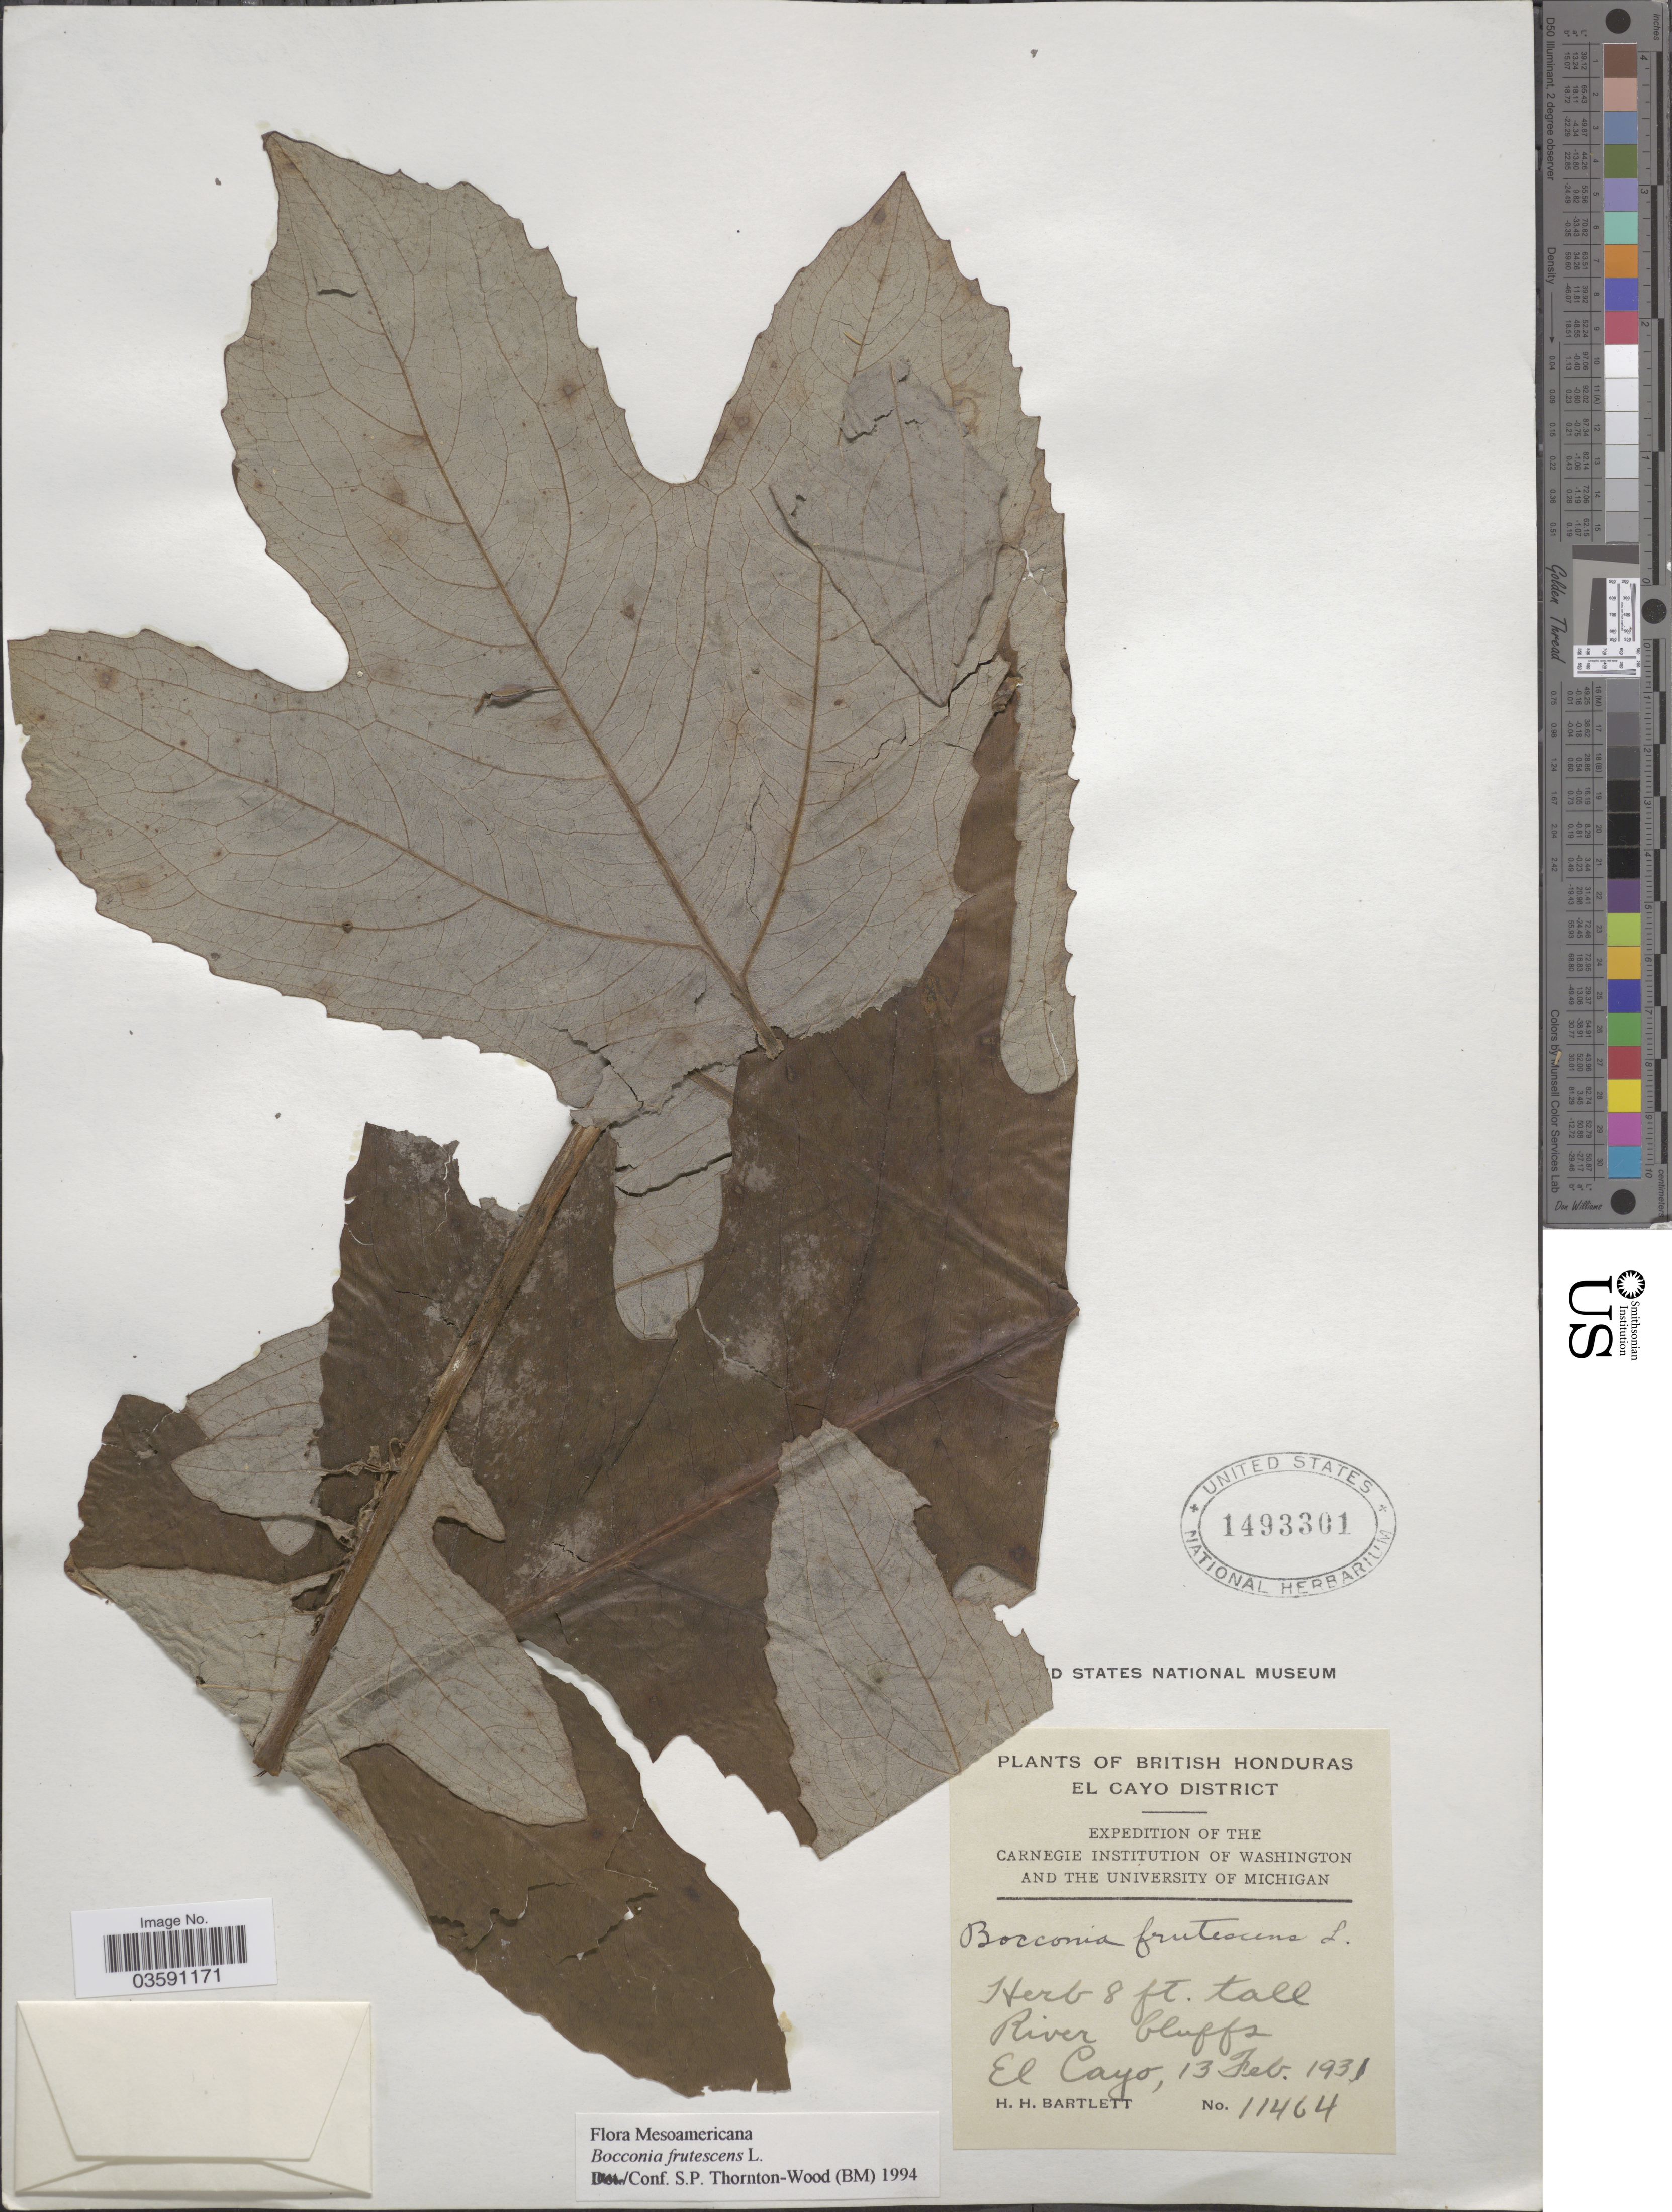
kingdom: Plantae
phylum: Tracheophyta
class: Magnoliopsida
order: Ranunculales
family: Papaveraceae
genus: Bocconia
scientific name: Bocconia frutescens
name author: L.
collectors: H. H. Bartlett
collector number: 11464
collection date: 1931-02-13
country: Belize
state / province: Cayo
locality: British Honduras. El Cayo District. River bluffs El Cayo.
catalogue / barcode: US 1493301